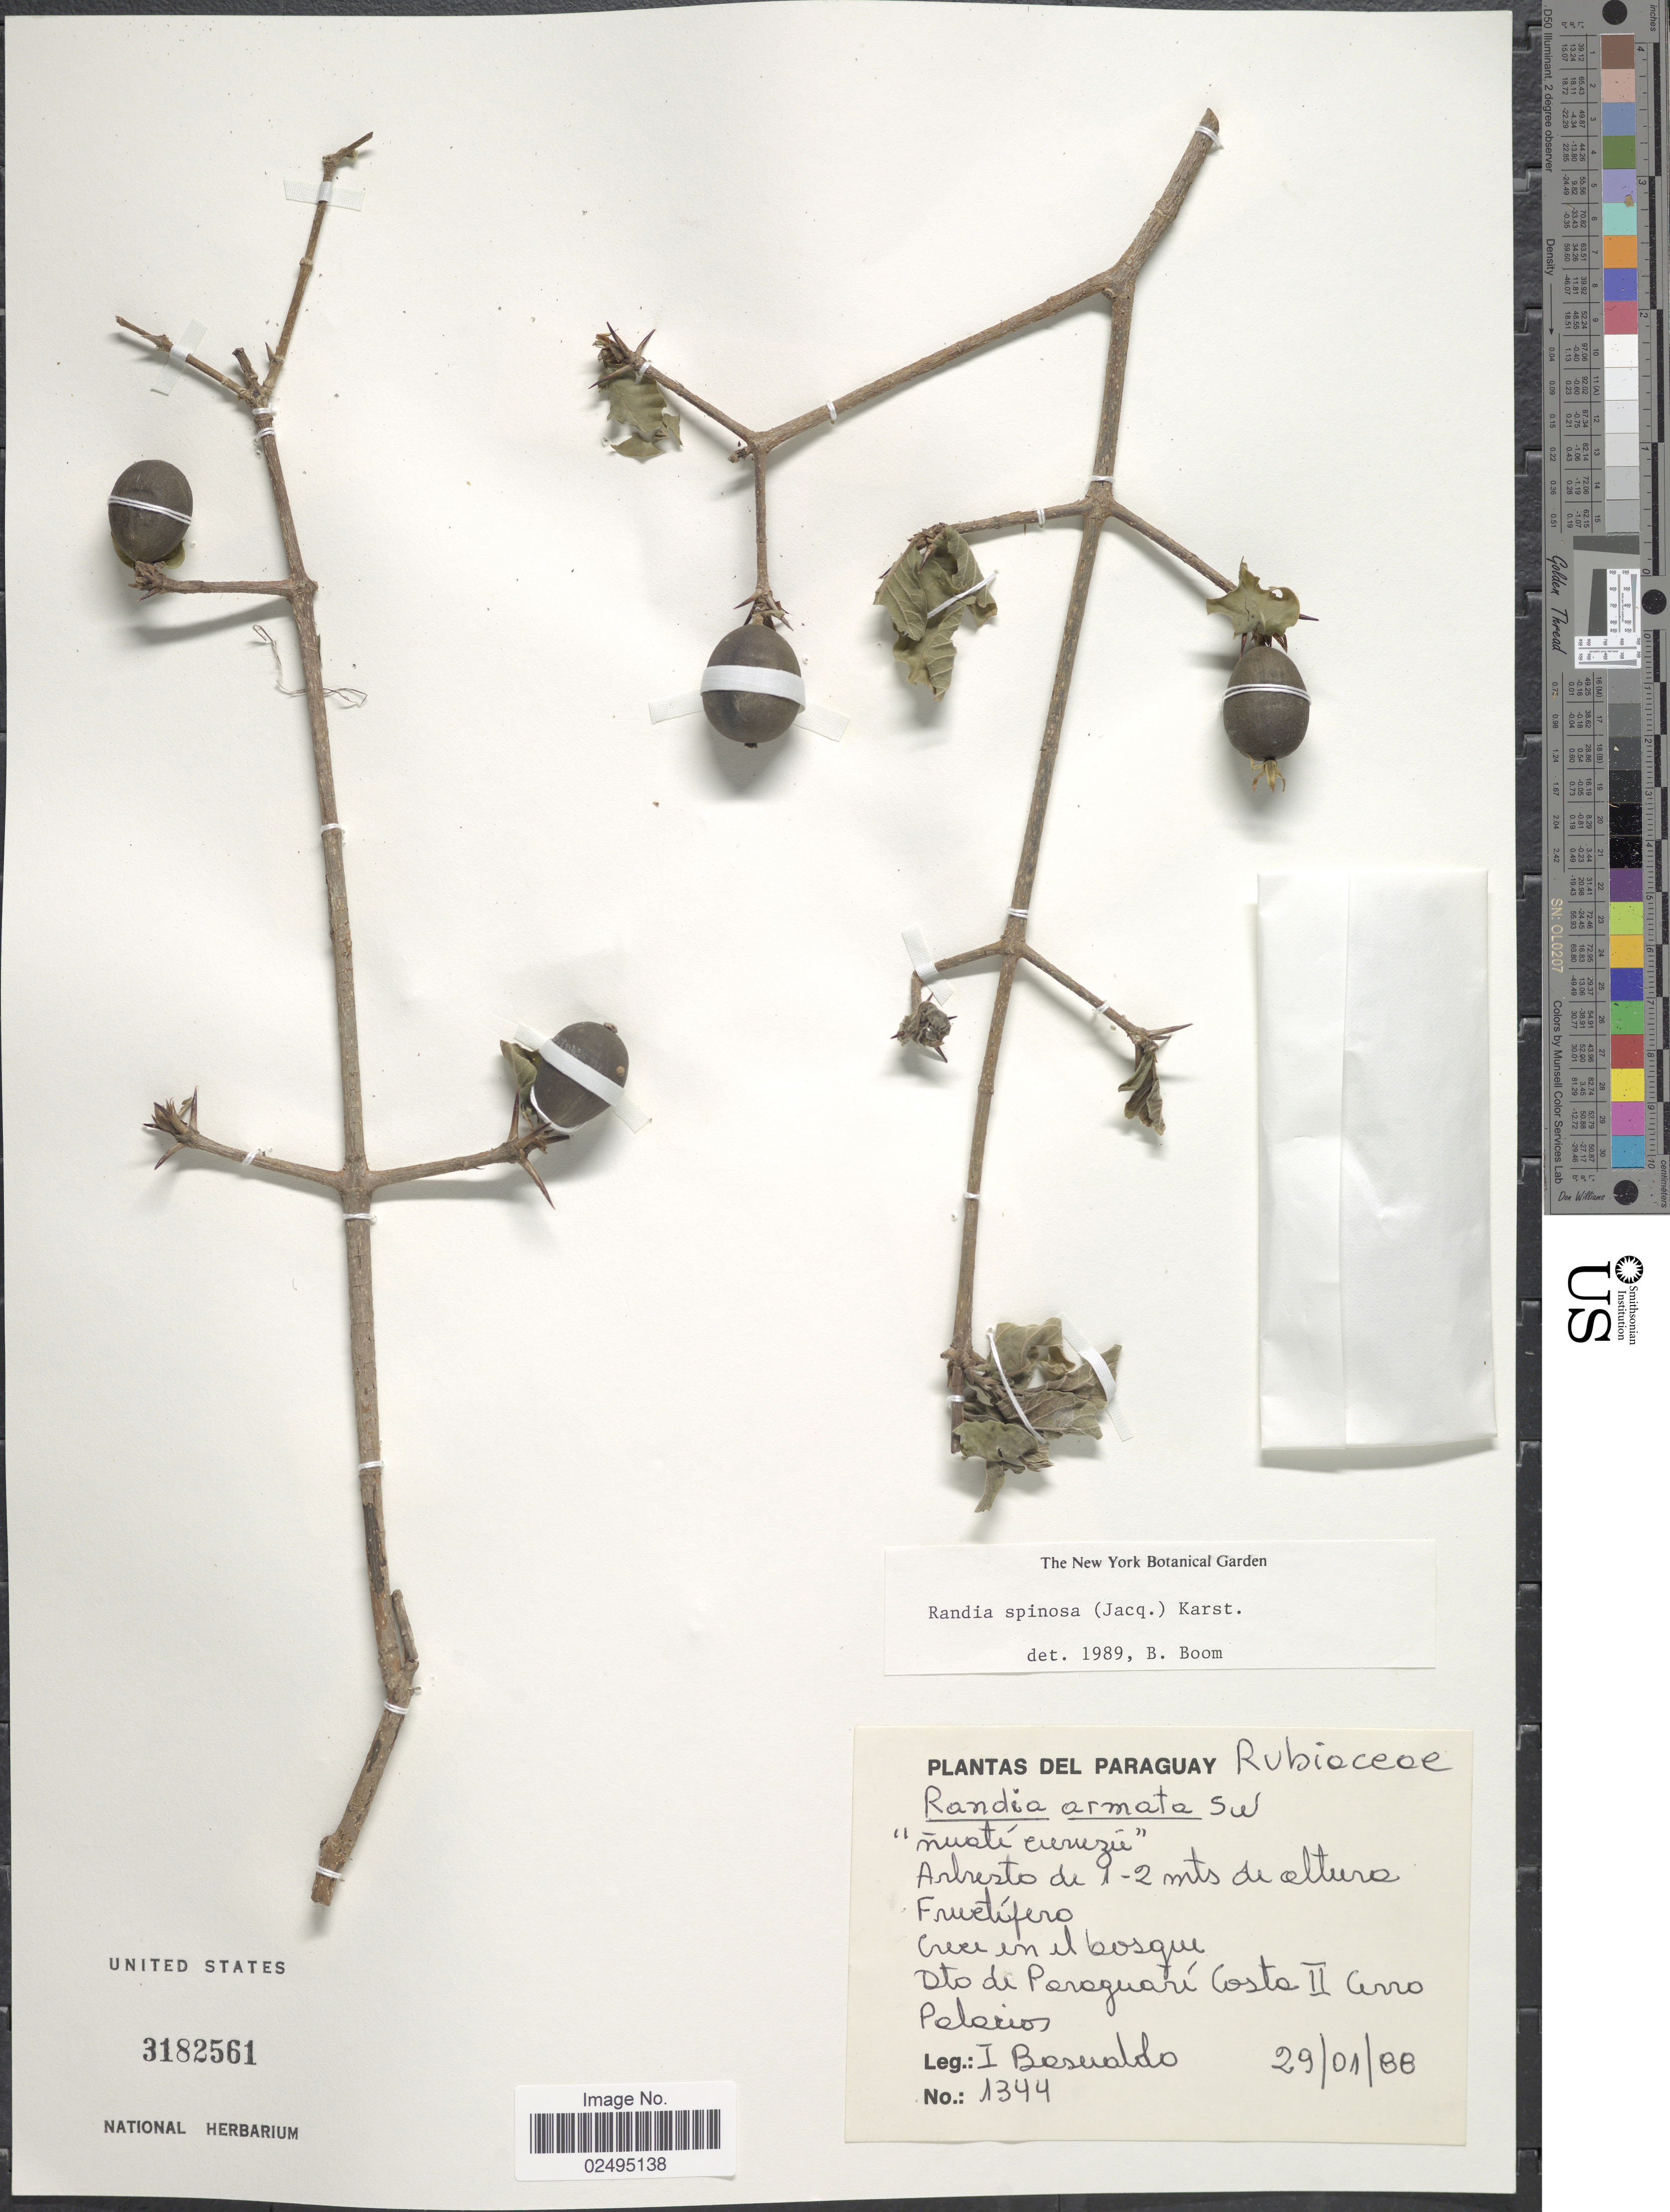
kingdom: Plantae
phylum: Tracheophyta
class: Magnoliopsida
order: Gentianales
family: Rubiaceae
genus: Randia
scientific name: Randia armata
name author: (Sw.) DC.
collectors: I. Besualdo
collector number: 1344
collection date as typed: Transcribed d/m/y: 29/1/88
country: Paraguay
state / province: Paraguari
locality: Costa II Cerro Palacios.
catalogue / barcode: US 3182561